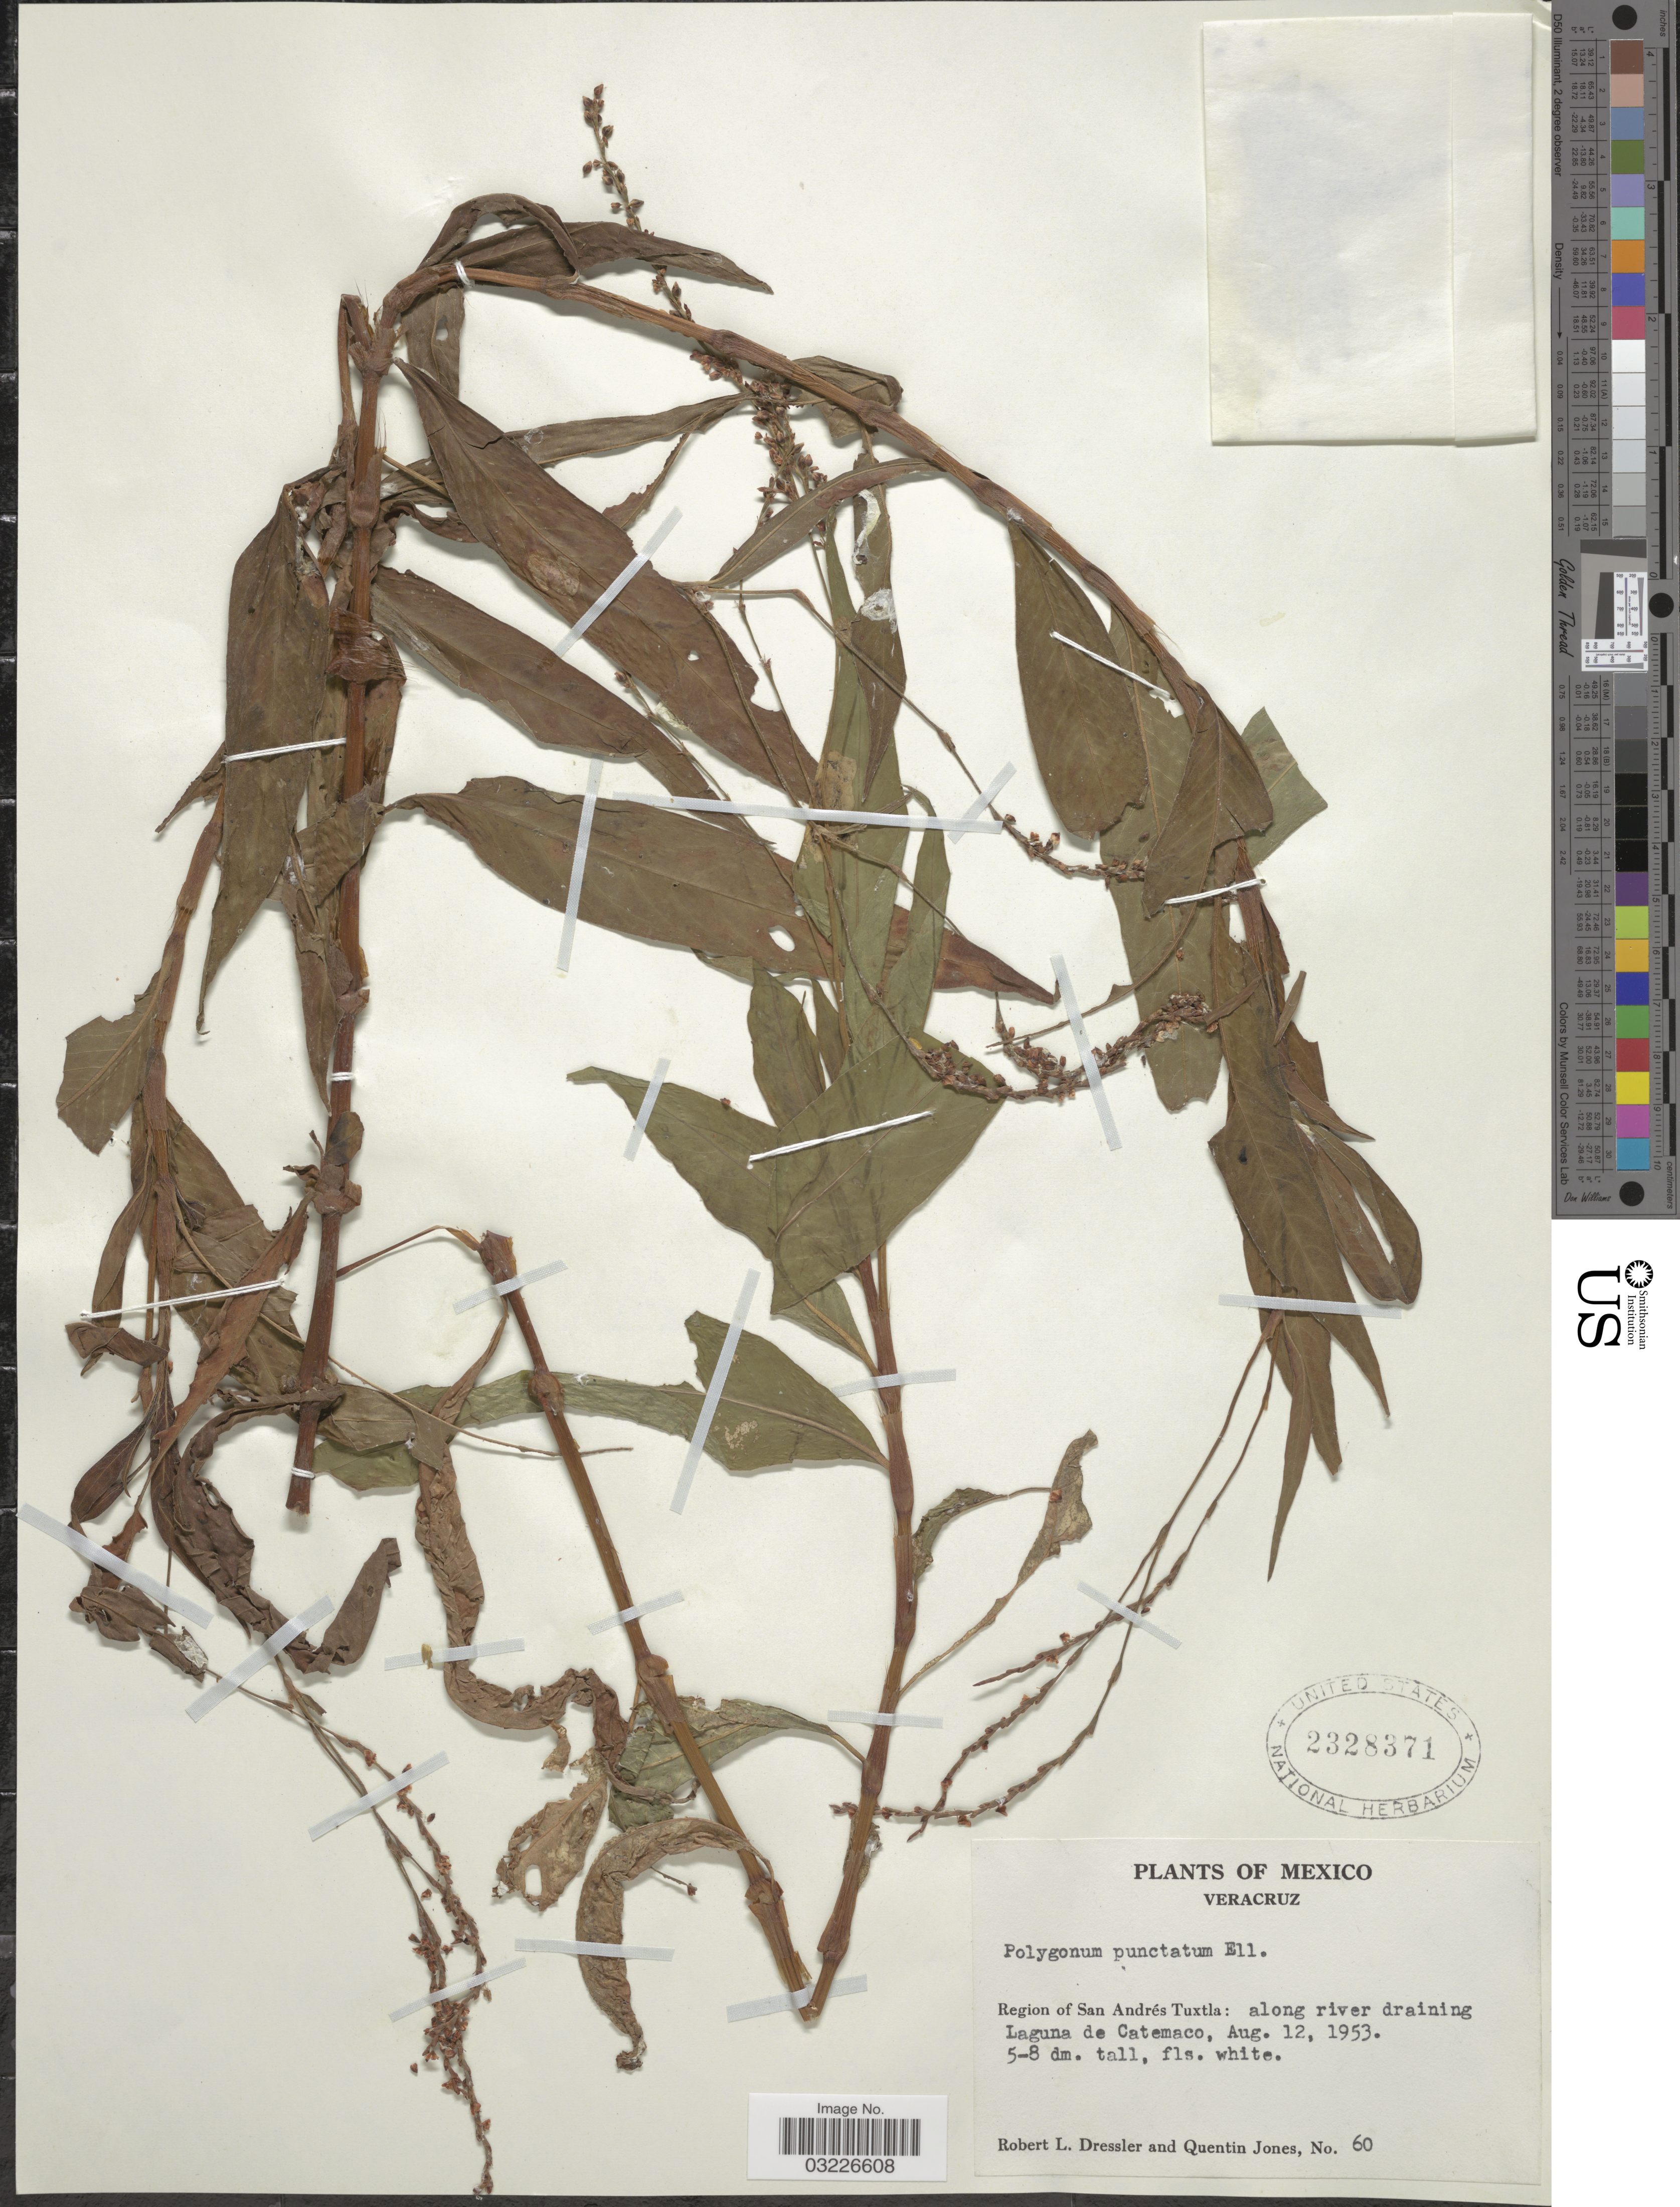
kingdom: Plantae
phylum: Tracheophyta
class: Magnoliopsida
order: Caryophyllales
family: Polygonaceae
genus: Polygonum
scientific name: Polygonum opelousanum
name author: Riddell ex Small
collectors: R. Dressler & Q. Jones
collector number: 60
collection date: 1953-08-12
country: Mexico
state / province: Veracruz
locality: Veracruz. Region of San Andrés Tuxtla: along river draining Laguna de Catemaco.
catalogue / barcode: US 2328371